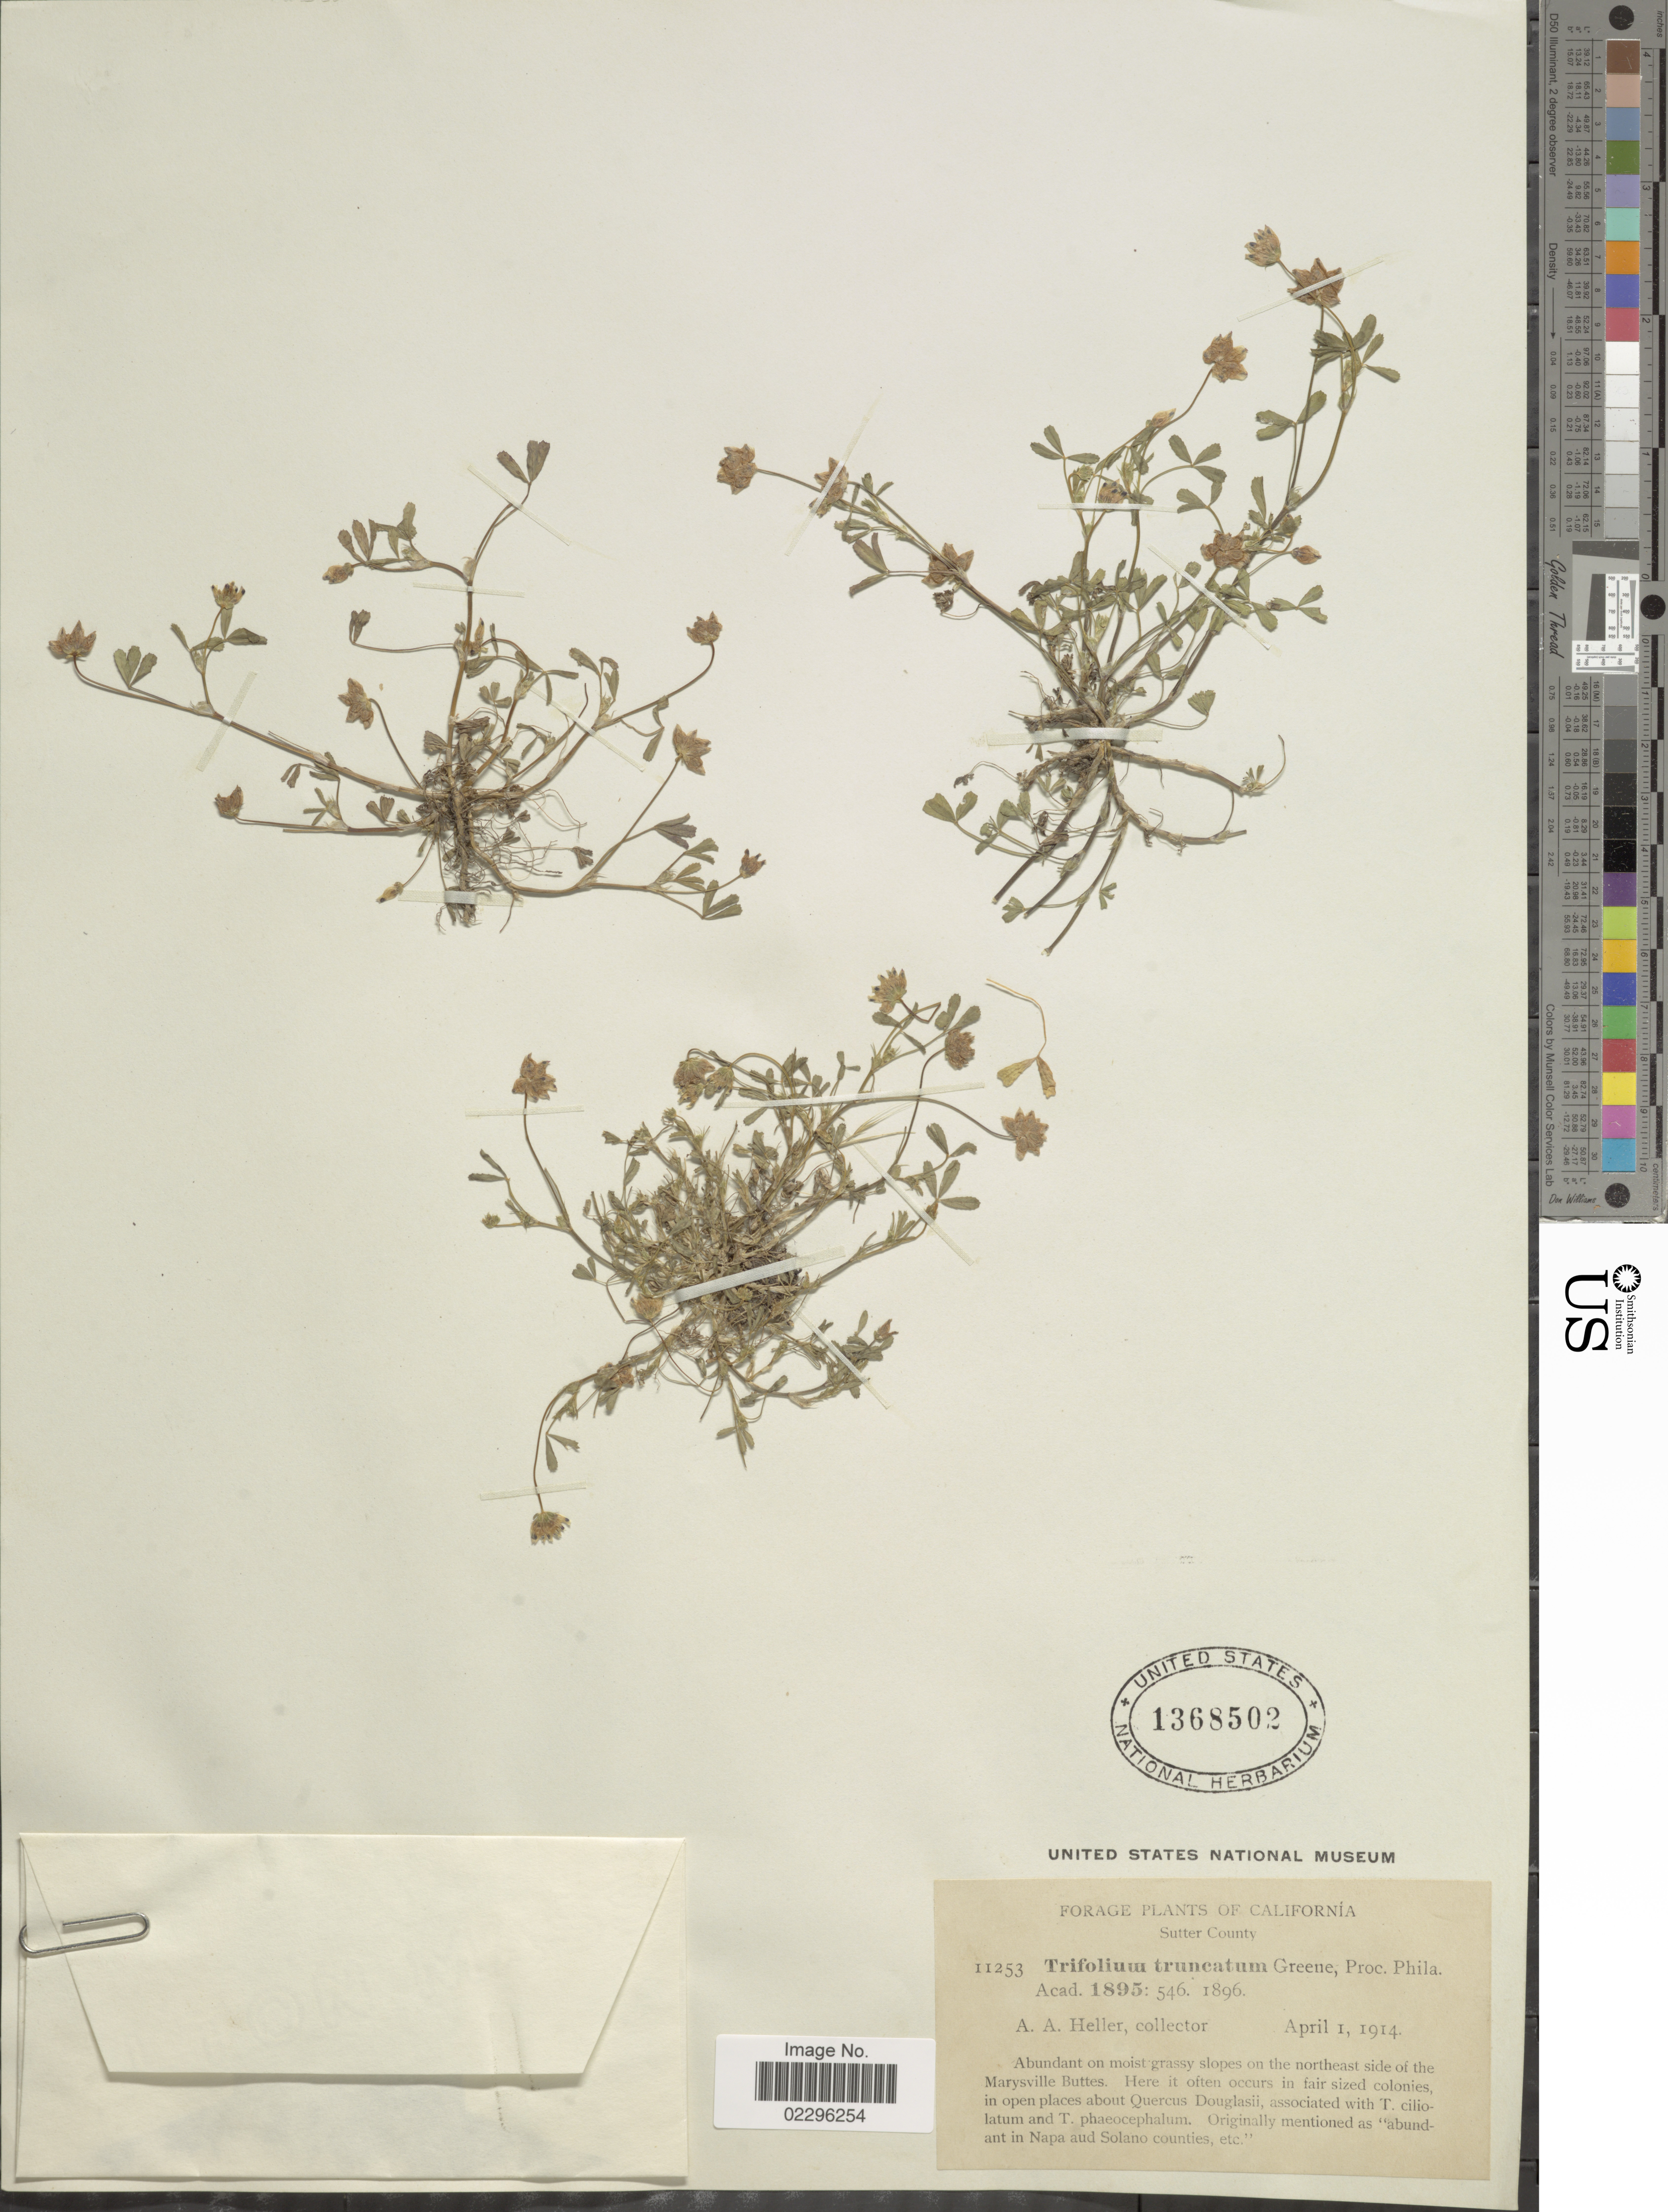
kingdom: Plantae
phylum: Tracheophyta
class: Magnoliopsida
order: Fabales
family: Fabaceae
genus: Trifolium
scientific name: Trifolium depauperatum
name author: Desv.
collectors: A. A. Heller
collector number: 11253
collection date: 1914-04-01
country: United States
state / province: California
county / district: Sutter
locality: Sutter County. on the northeast side of the Marysville Buttes.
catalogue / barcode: US 1368502